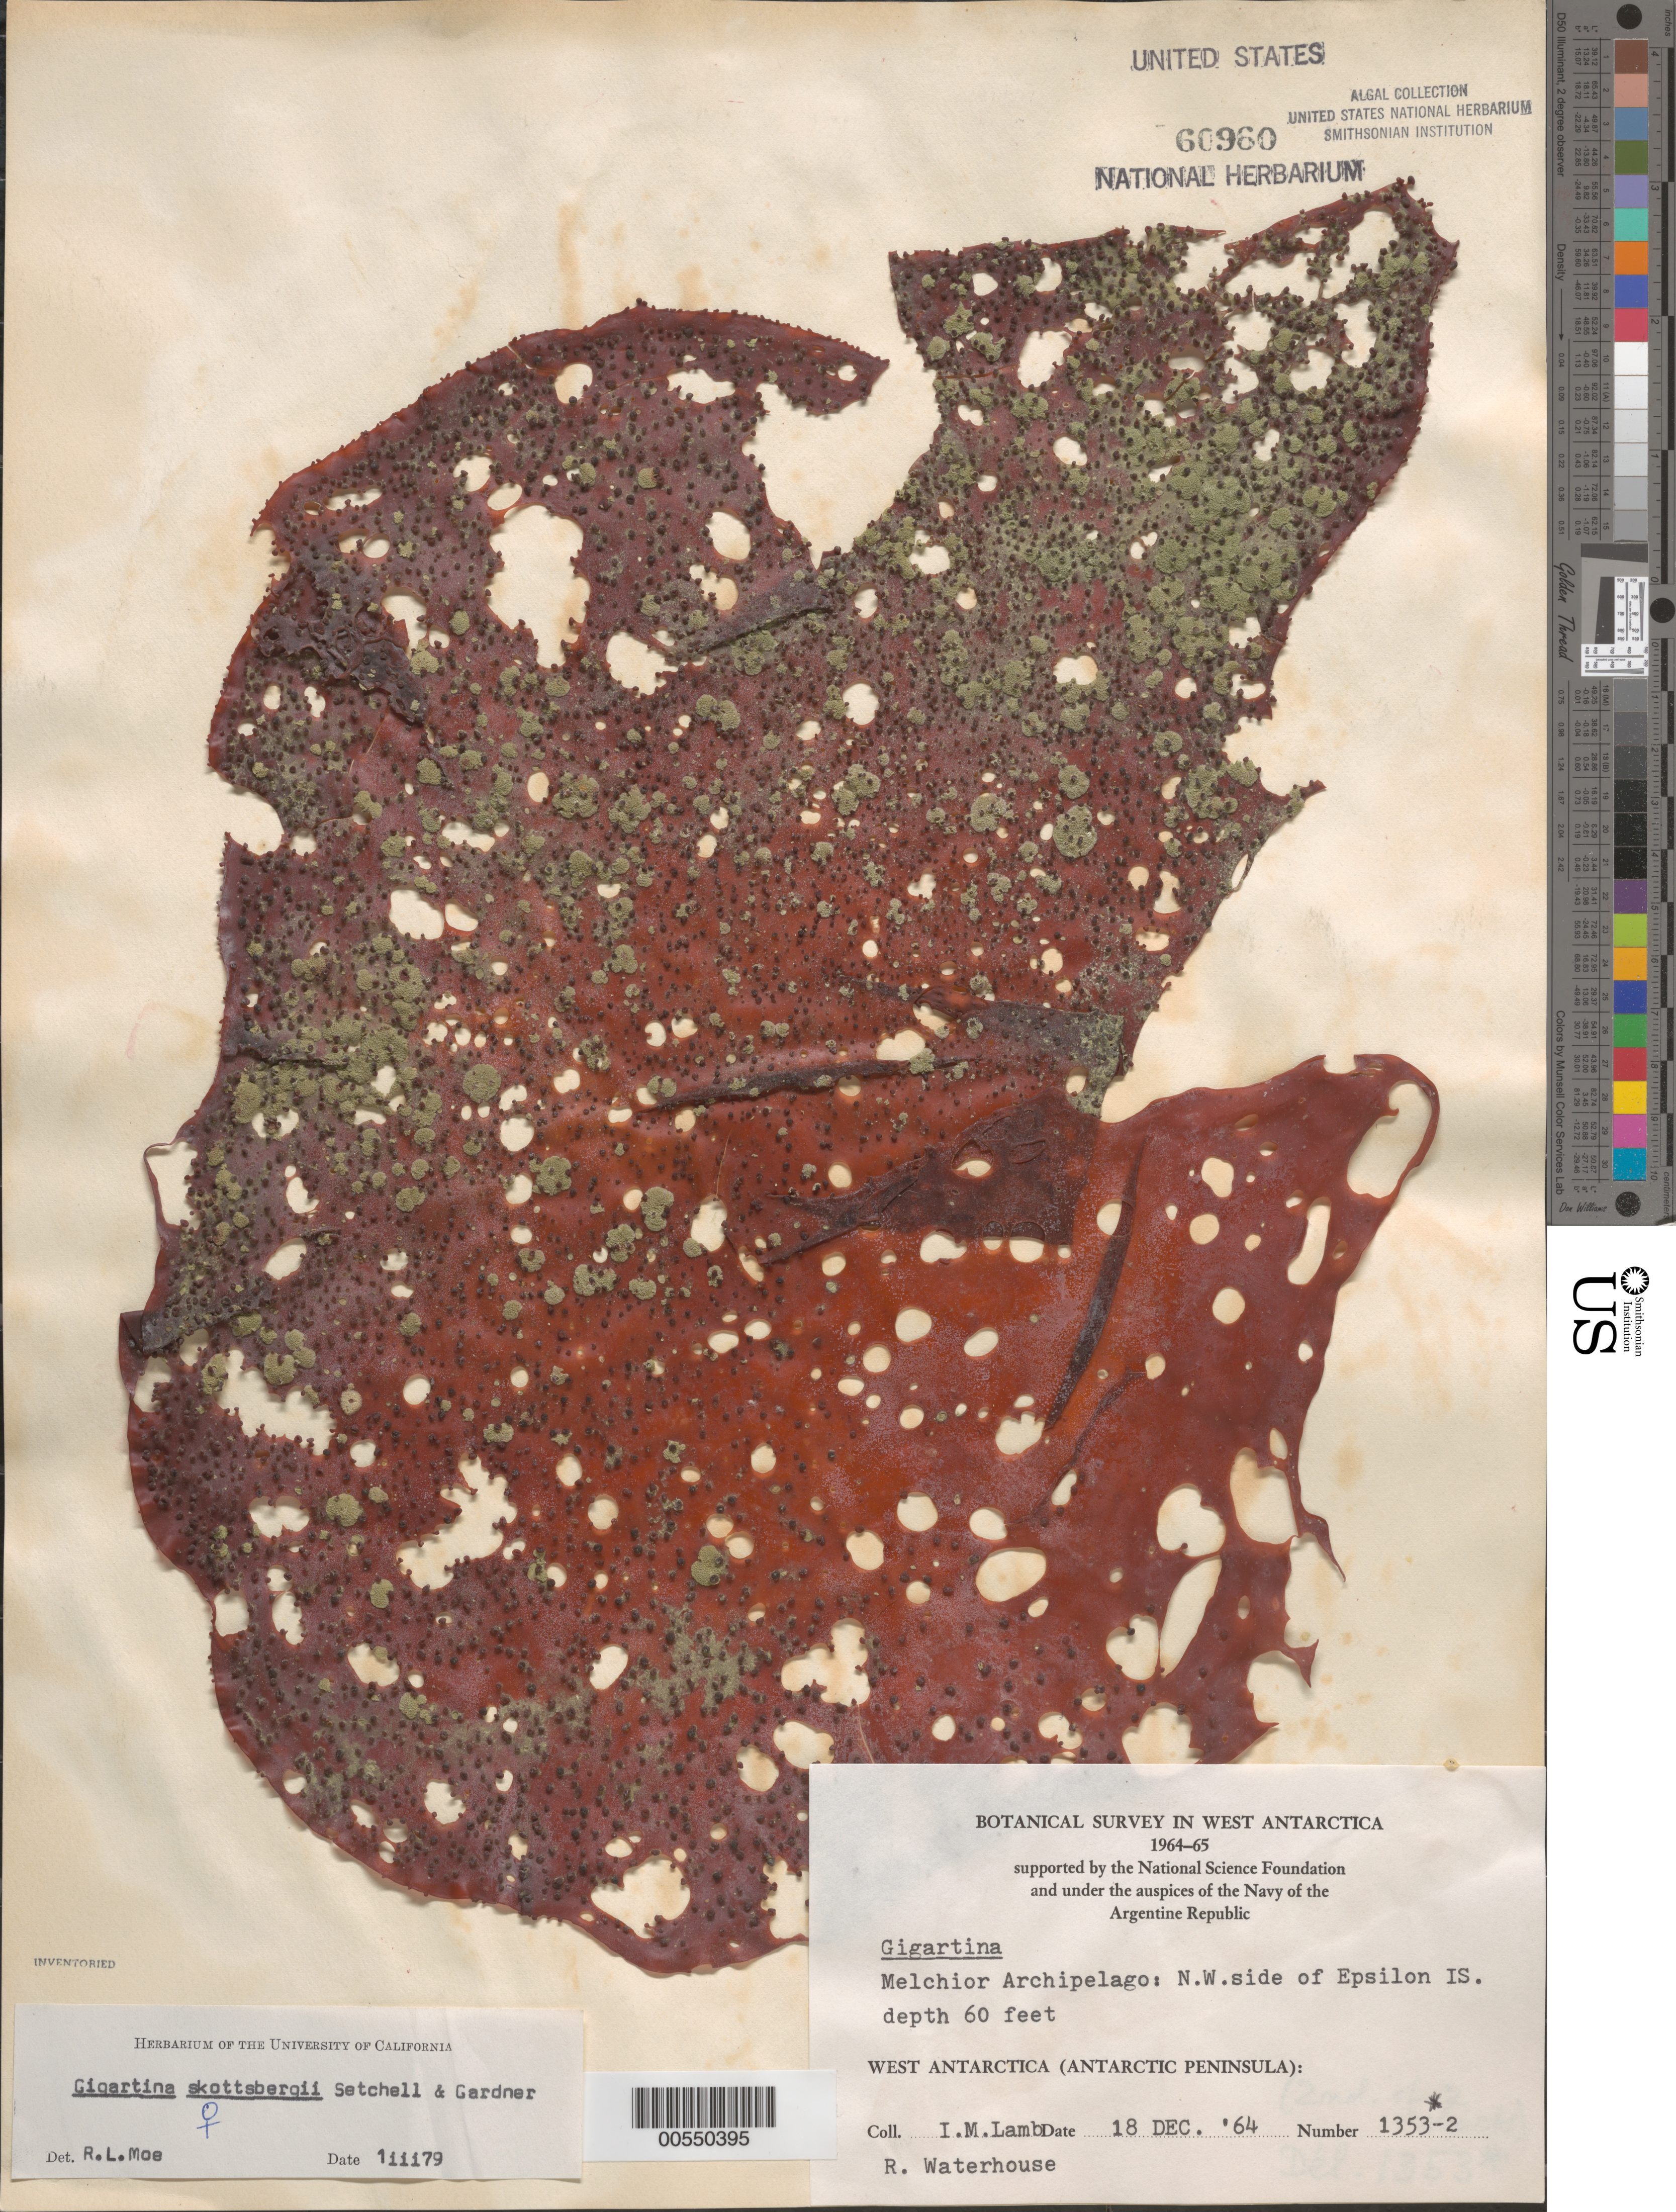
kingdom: Plantae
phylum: Rhodophyta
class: Florideophyceae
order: Gigartinales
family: Gigartinaceae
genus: Sarcopeltis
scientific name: Sarcopeltis skottsbergii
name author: (Setchell & N.L. Gardner) Hommersand et al.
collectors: I. M. Lamb & R. Waterhouse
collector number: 1353-2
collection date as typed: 18 Dec 1964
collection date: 1964-12-18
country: Antarctica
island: Epsilon Island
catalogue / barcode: US 60960